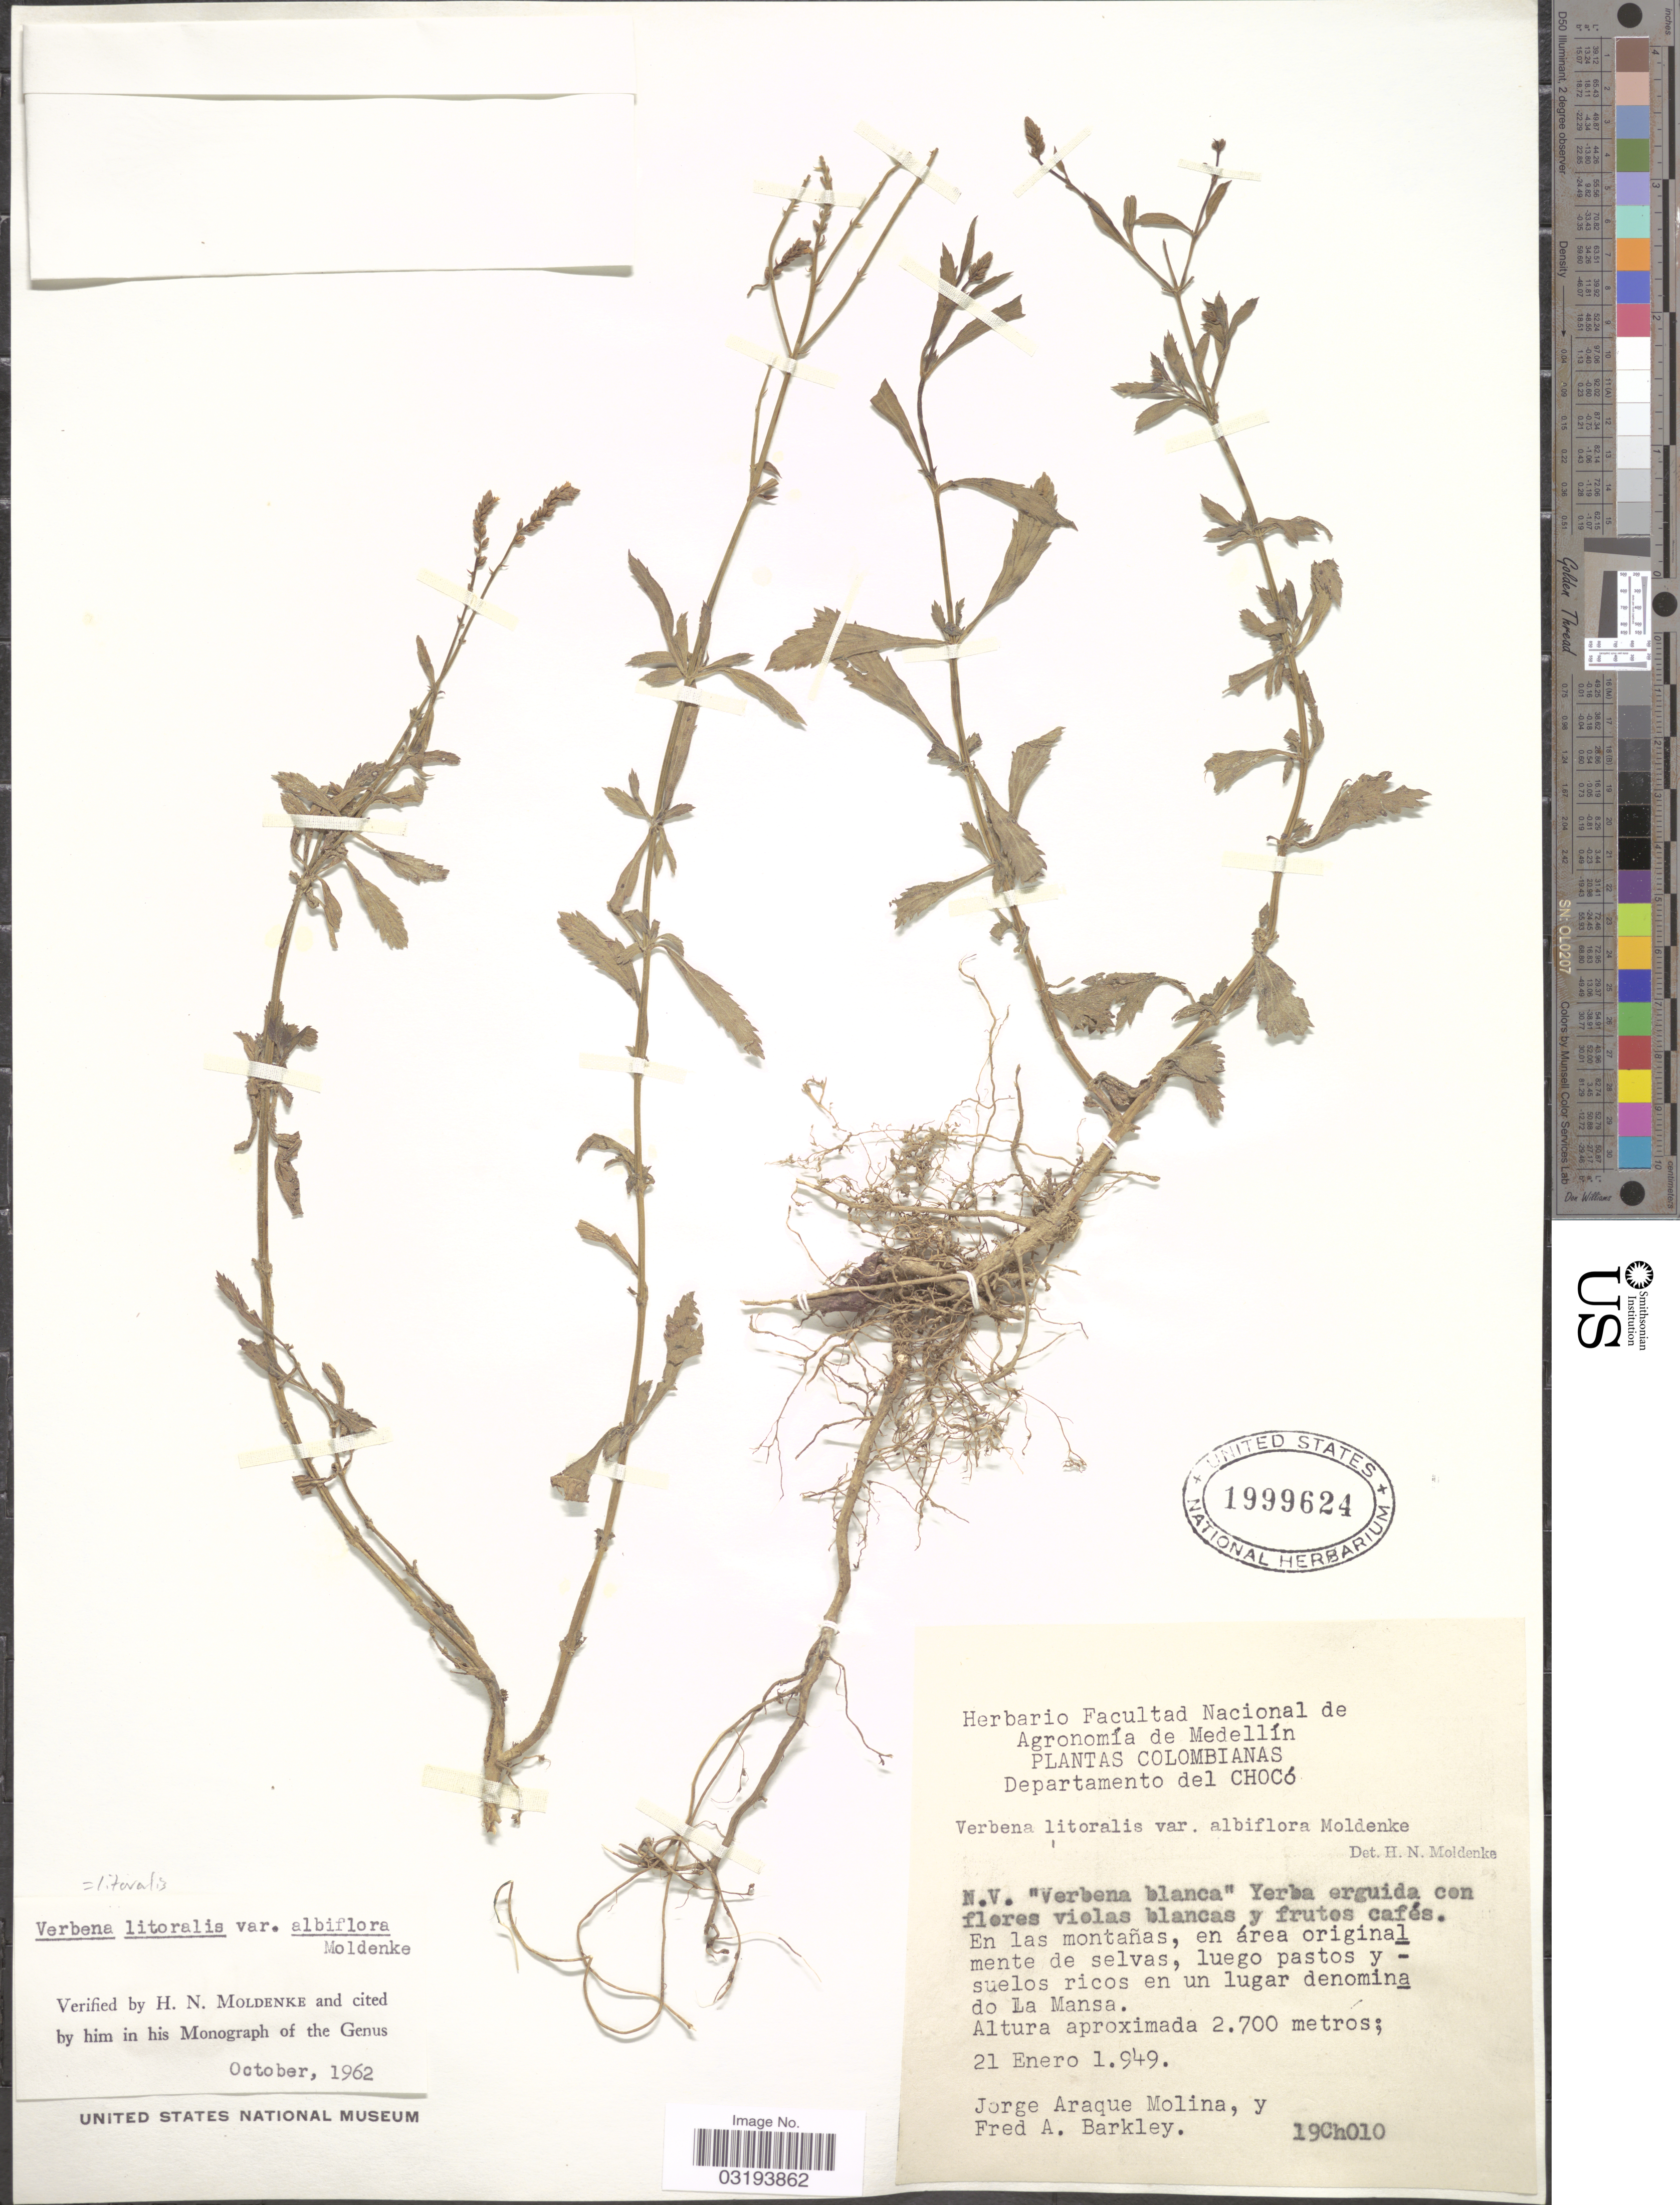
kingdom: Plantae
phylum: Tracheophyta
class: Magnoliopsida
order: Lamiales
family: Verbenaceae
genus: Verbena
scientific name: Verbena litoralis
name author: Kunth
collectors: J. Araque Molina & F. A. Barkley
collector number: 19Ch010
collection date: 1949-01-21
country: Colombia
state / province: Chocó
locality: Departamento del Chocó, En las montañas, en área originalmente de selvas, luego pastos y suelos ricos en un lugar denomina do La Mansa.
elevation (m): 2700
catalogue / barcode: US 1999624